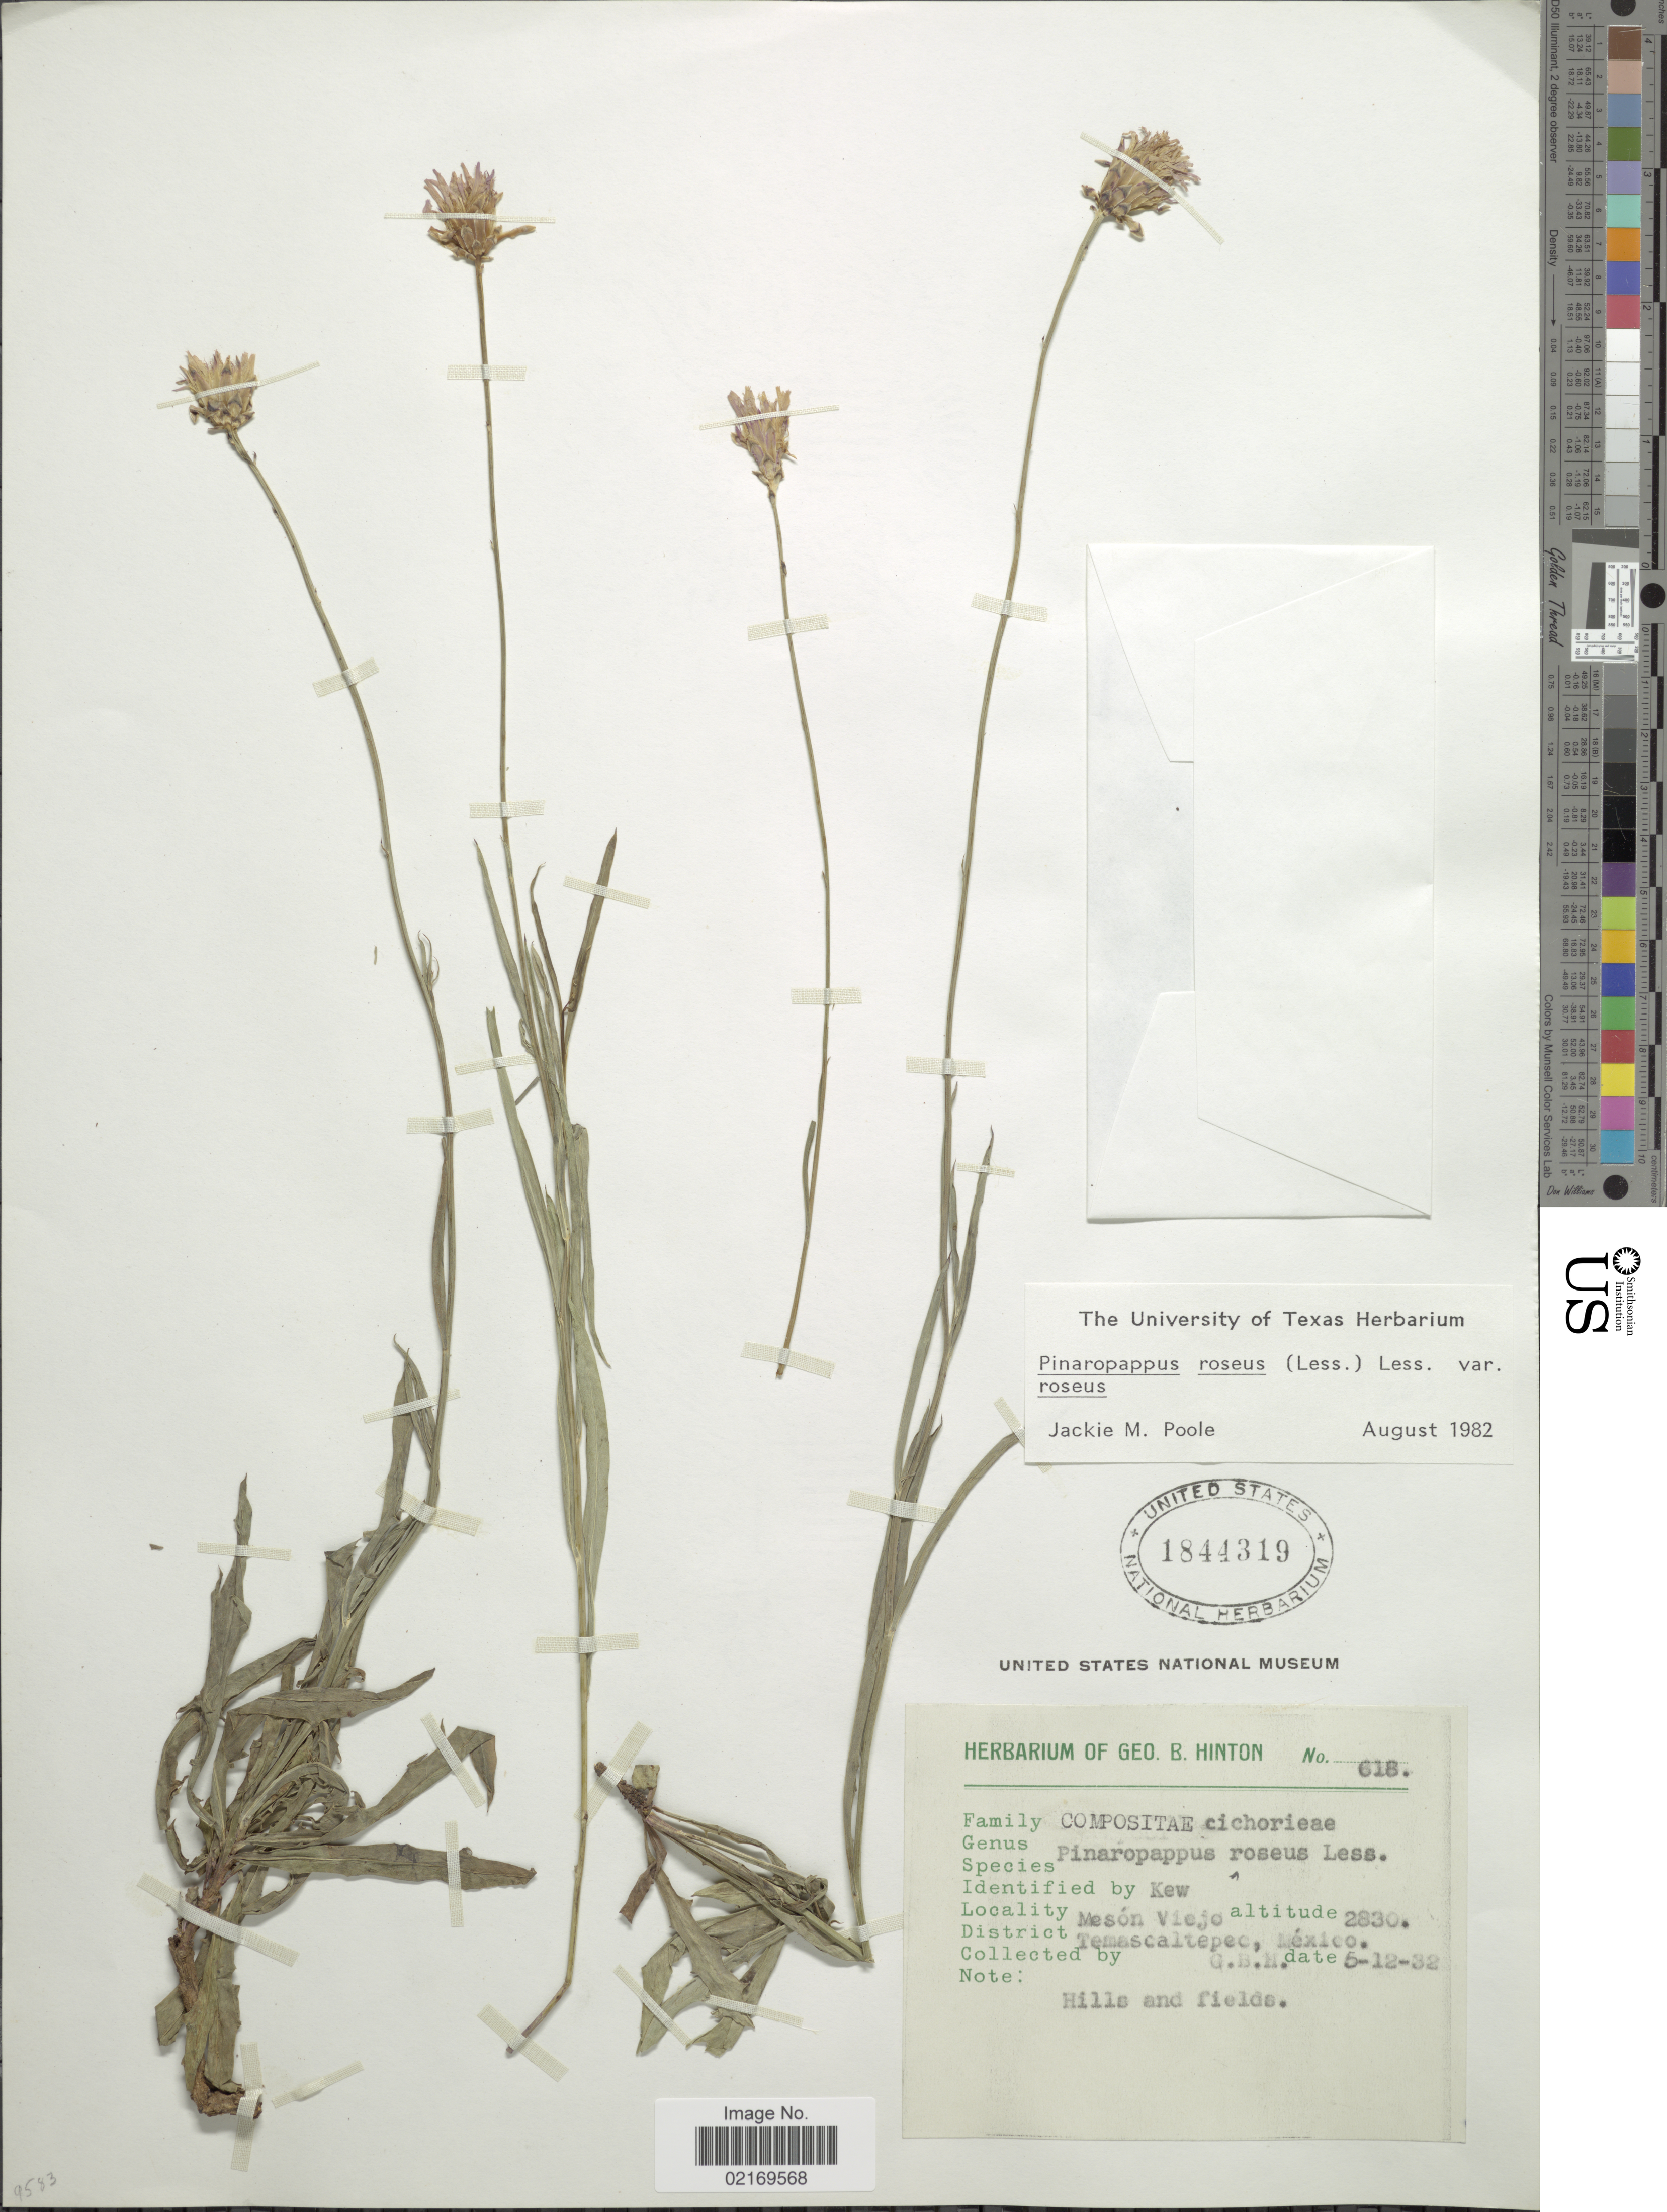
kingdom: Plantae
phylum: Tracheophyta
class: Magnoliopsida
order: Asterales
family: Asteraceae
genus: Pinaropappus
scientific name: Pinaropappus roseus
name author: Less.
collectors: G. B. Hinton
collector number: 618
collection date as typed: Transcribed d/m/y: 12/5/32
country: Mexico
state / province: México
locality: Mesón Viejo, District Temascaltepec.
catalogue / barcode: US 1844319